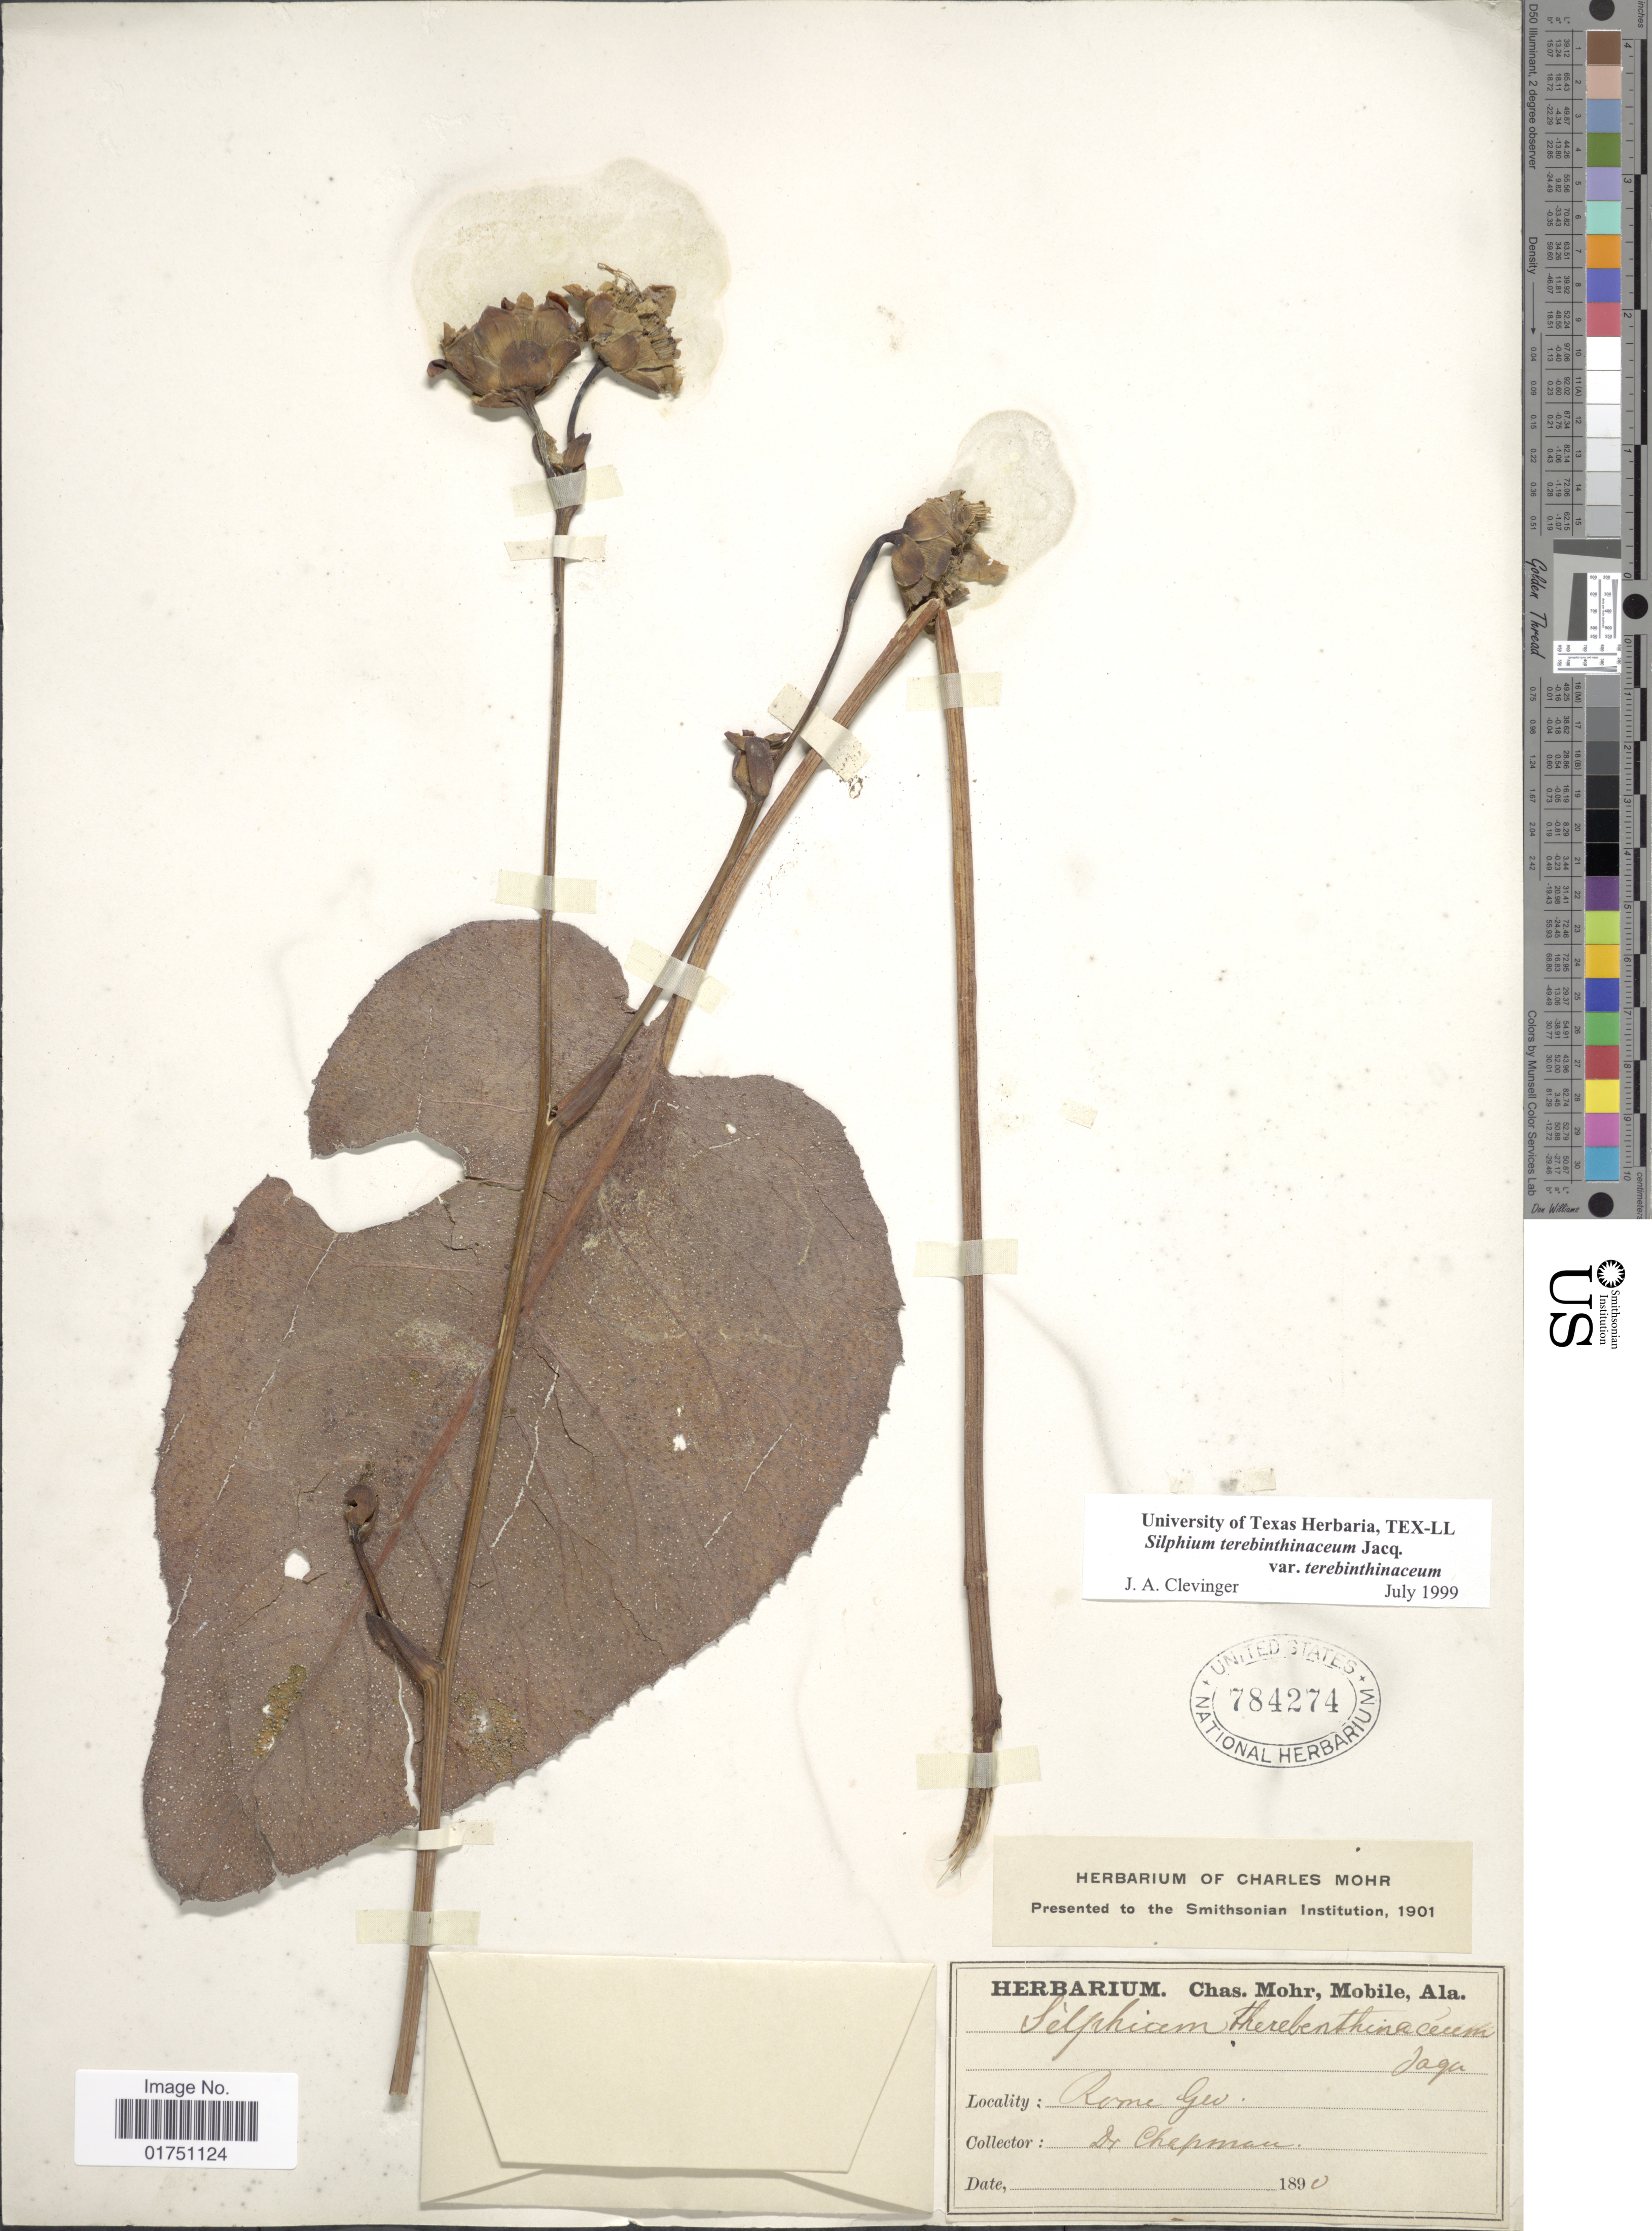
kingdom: Plantae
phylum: Tracheophyta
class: Magnoliopsida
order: Asterales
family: Asteraceae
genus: Silphium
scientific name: Silphium terebinthinaceum var. terebinthinaceum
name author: Jacq.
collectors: A. Chapman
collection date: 1890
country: United States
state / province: Alabama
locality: Mobile, Rome Geo.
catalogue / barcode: US 784274